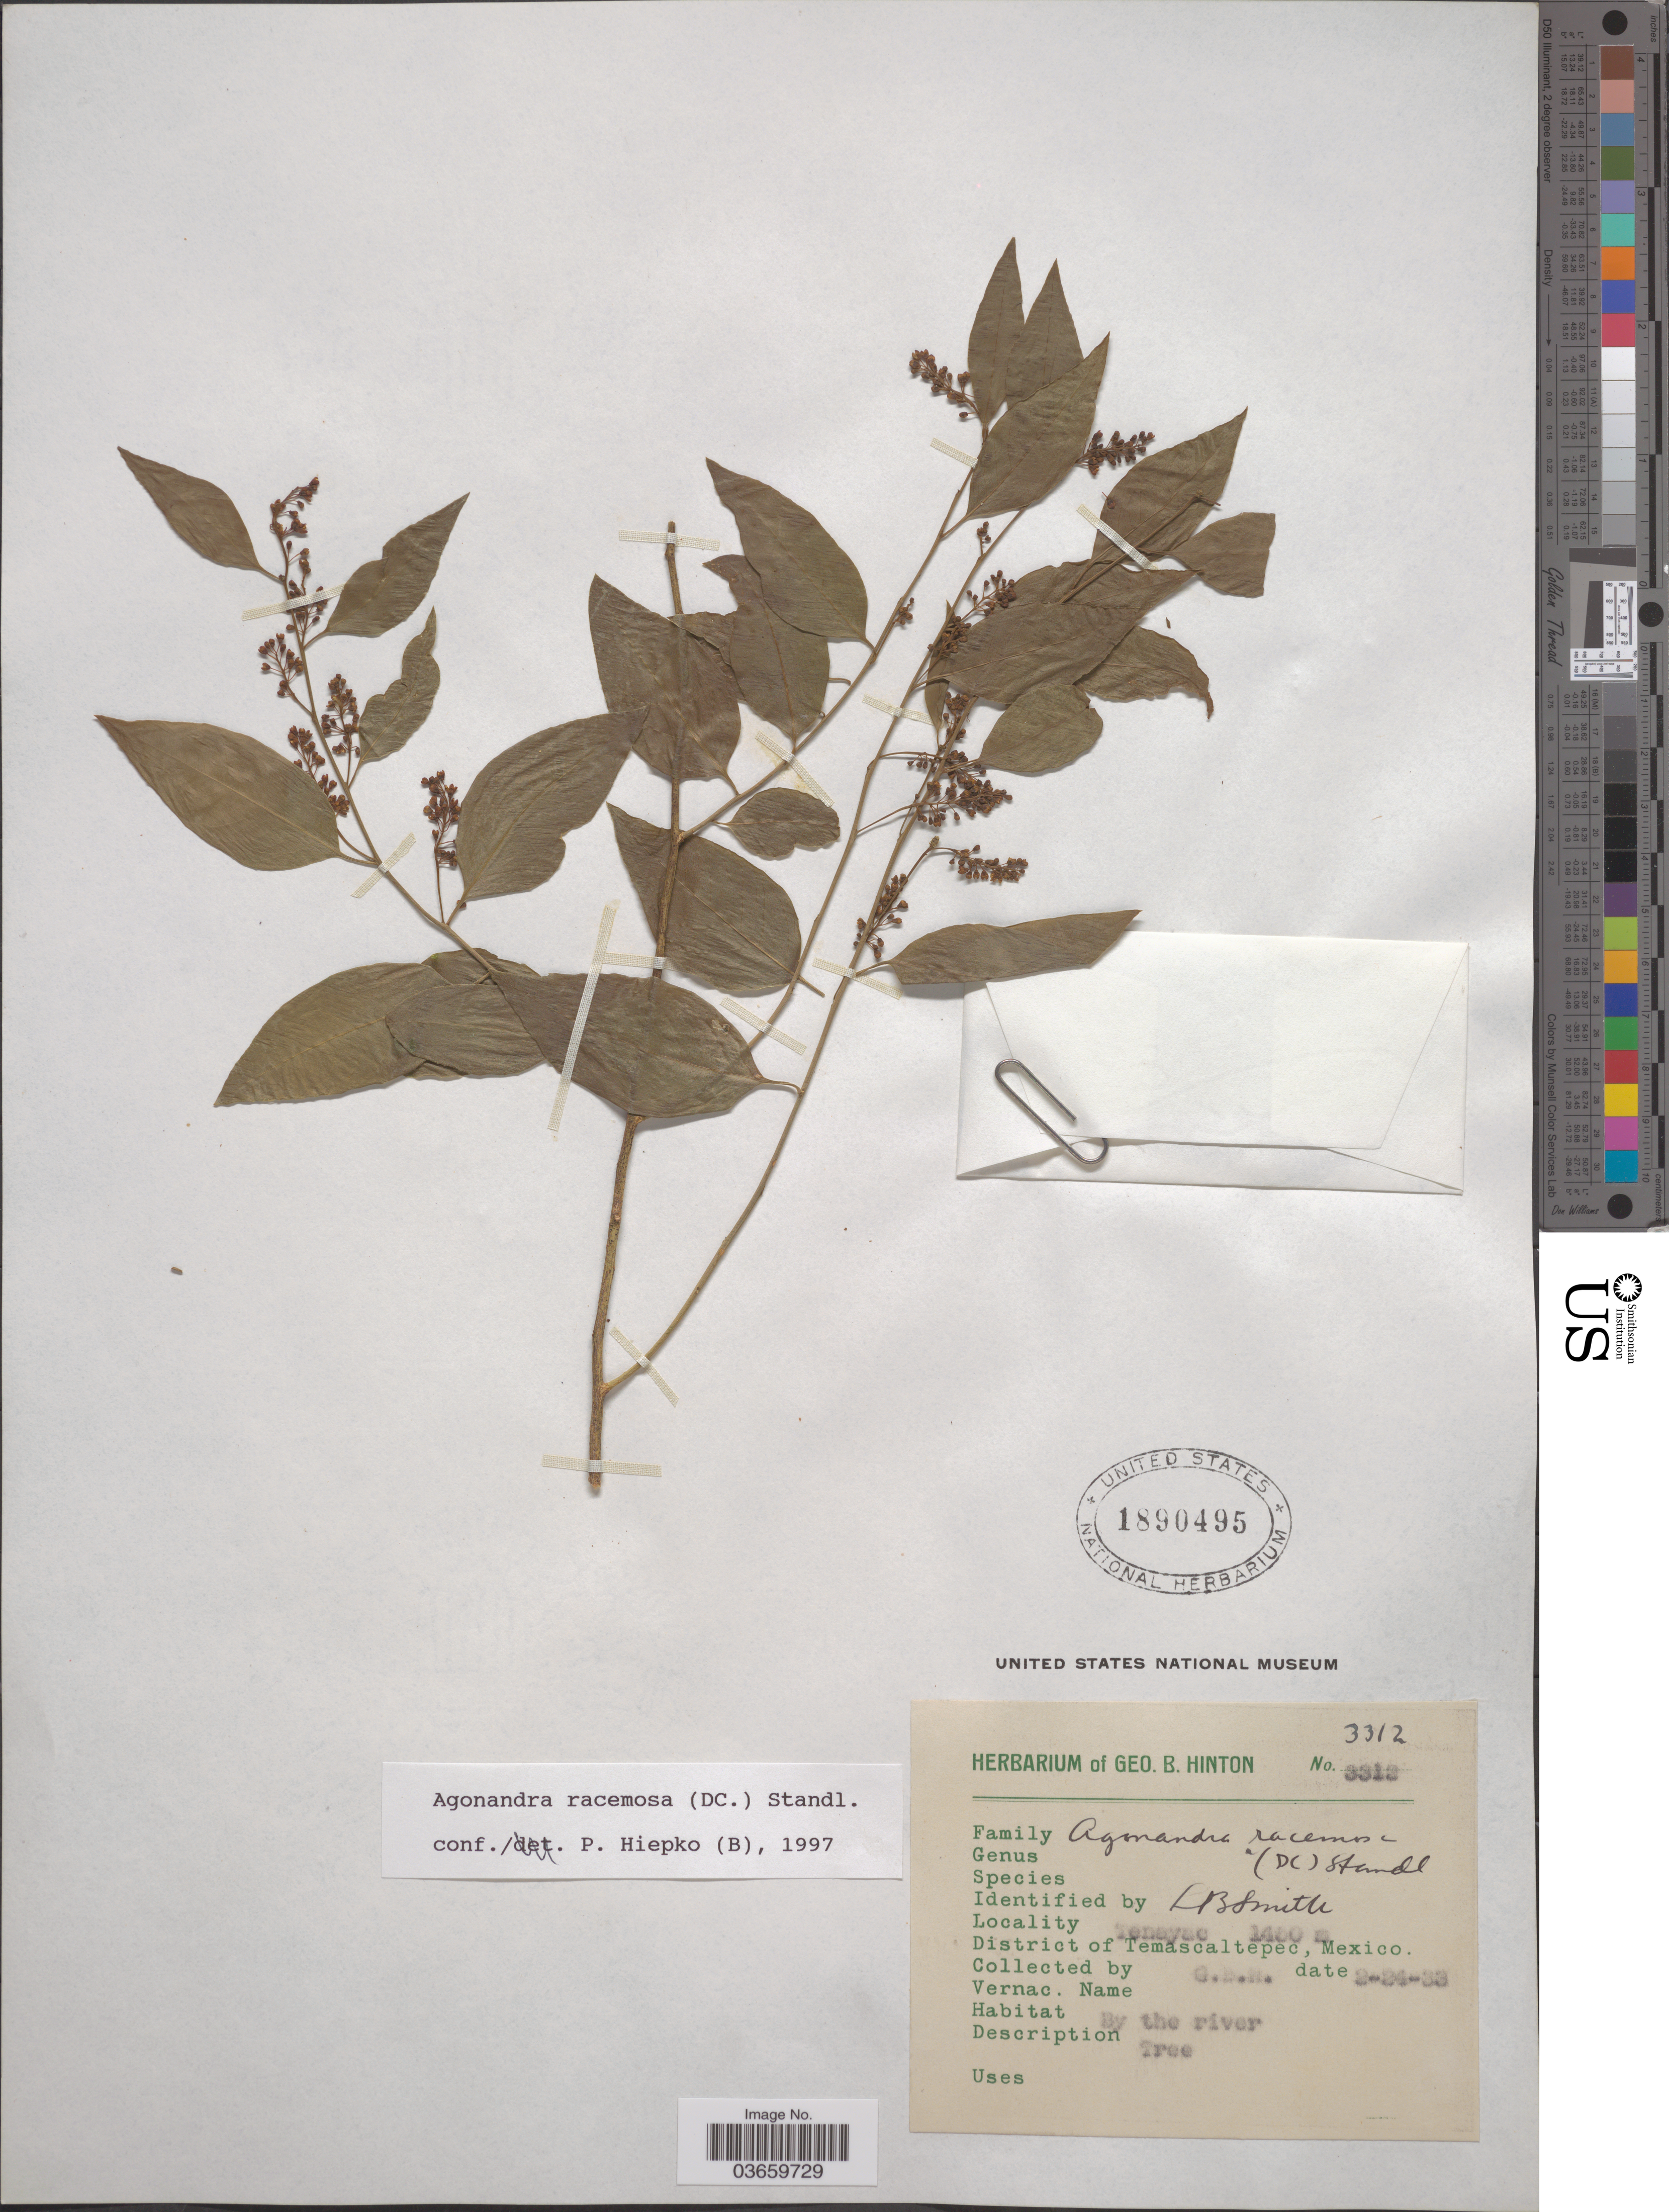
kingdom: Plantae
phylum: Tracheophyta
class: Magnoliopsida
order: Santalales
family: Opiliaceae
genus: Agonandra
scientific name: Agonandra racemosa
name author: (DC.) Standl.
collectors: G. B. Hinton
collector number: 3312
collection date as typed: Transcribed d/m/y: 24/2/33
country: Mexico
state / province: México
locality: Tenayac. District of Temascaltepec.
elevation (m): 1400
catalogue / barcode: US 1890495